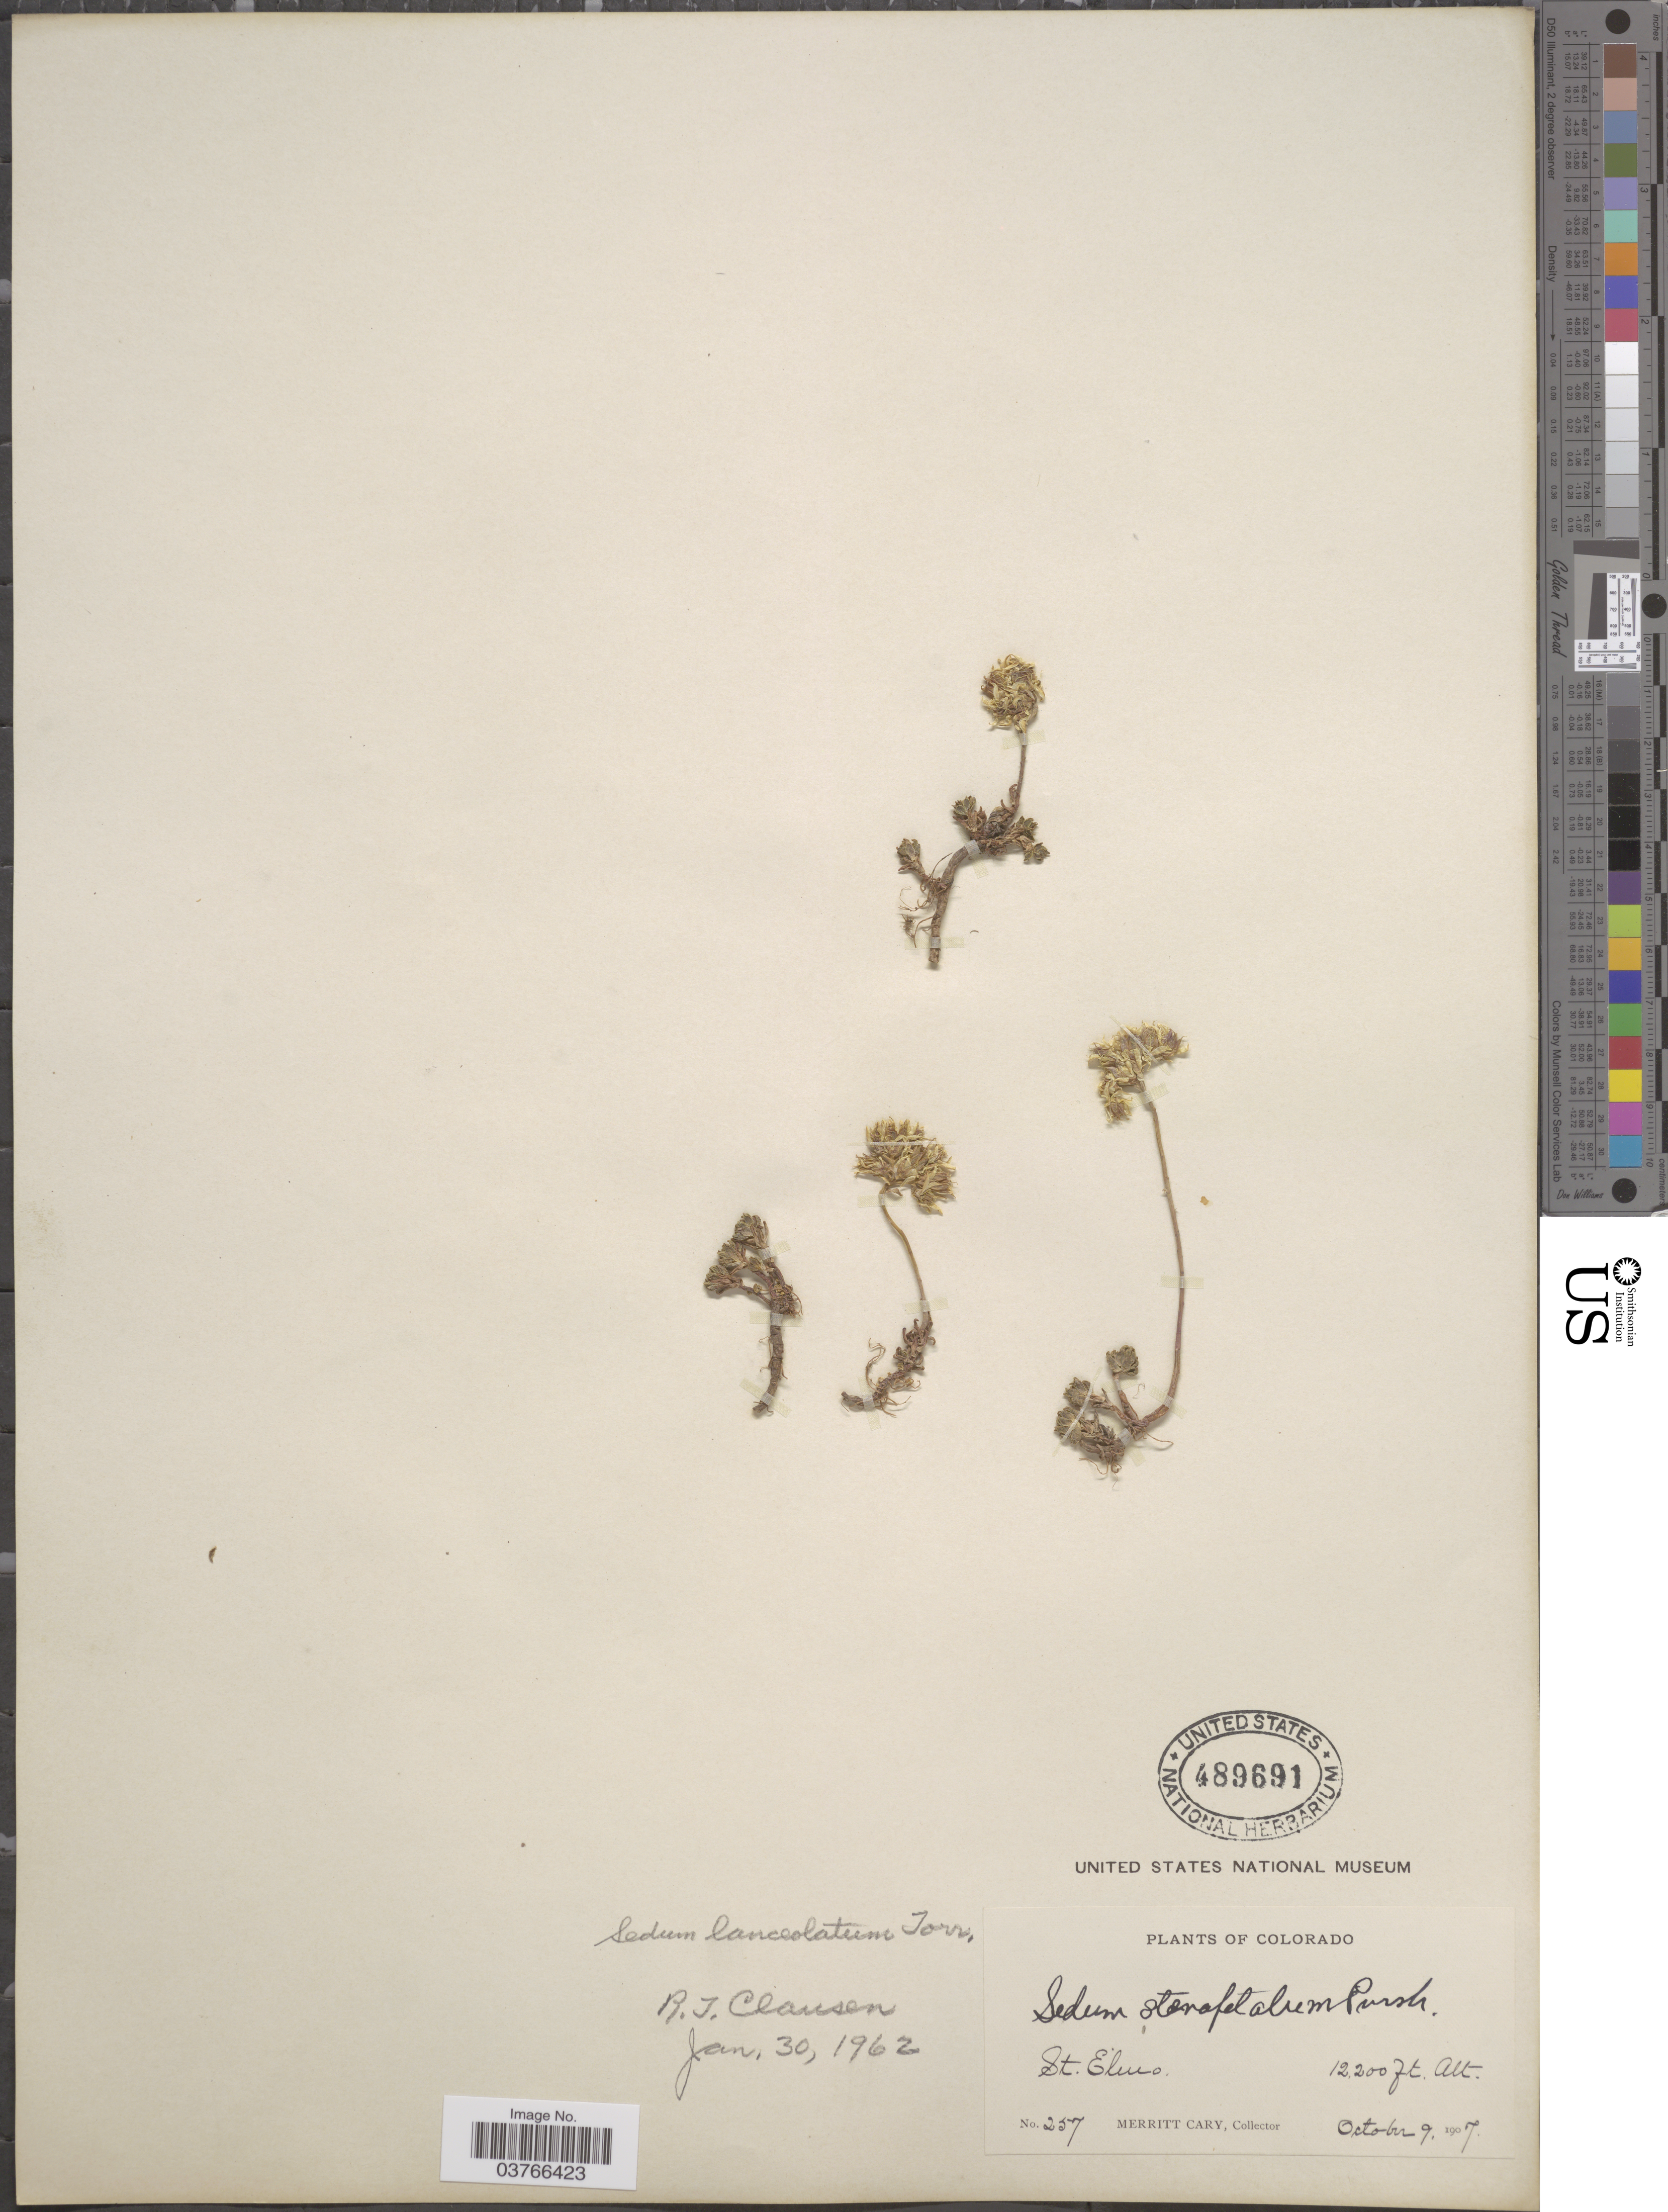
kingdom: Plantae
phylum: Tracheophyta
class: Magnoliopsida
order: Saxifragales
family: Crassulaceae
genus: Sedum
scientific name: Sedum lanceolatum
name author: Torr.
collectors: M. Cary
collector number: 257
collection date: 1907-10-09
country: United States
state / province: Colorado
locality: St. Elmo.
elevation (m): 3719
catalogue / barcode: US 489691